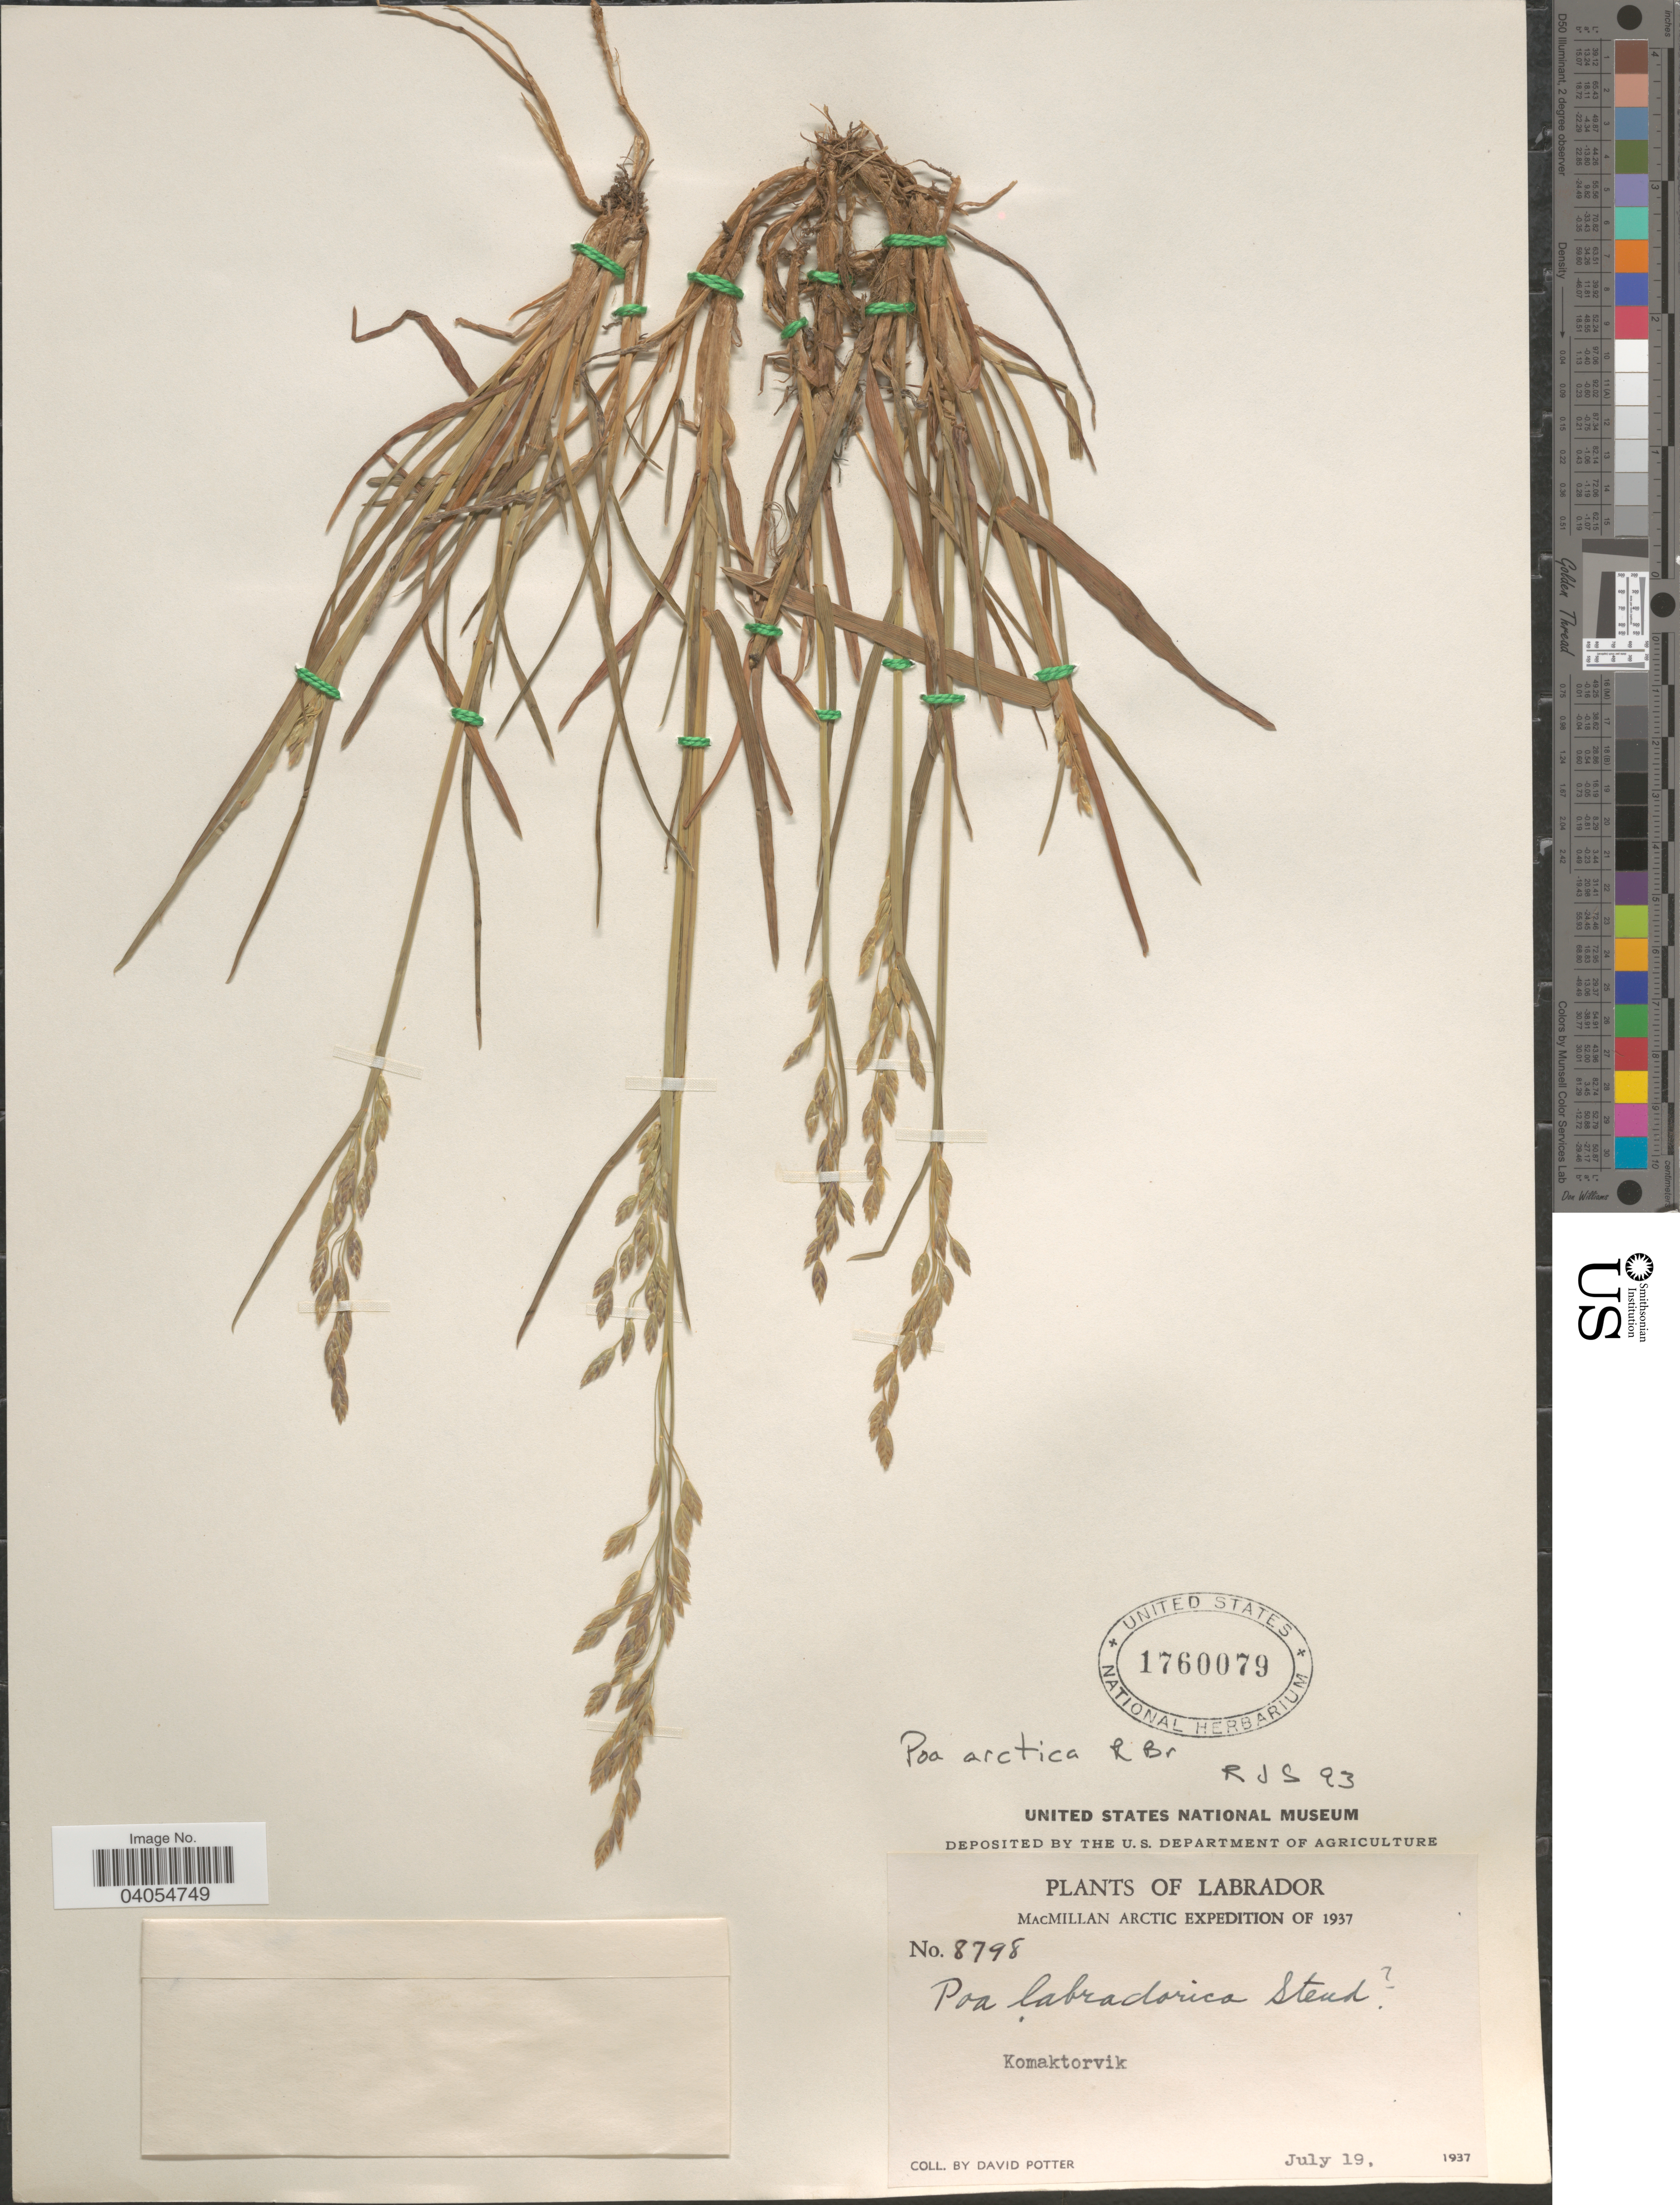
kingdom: Plantae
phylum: Tracheophyta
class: Liliopsida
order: Poales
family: Poaceae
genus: Poa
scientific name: Poa arctica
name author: R. Br.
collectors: D. Potter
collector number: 8798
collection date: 1937-07-19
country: Canada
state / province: Newfoundland and Labrador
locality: Labrador. Komaktorvik.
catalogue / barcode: US 1760079